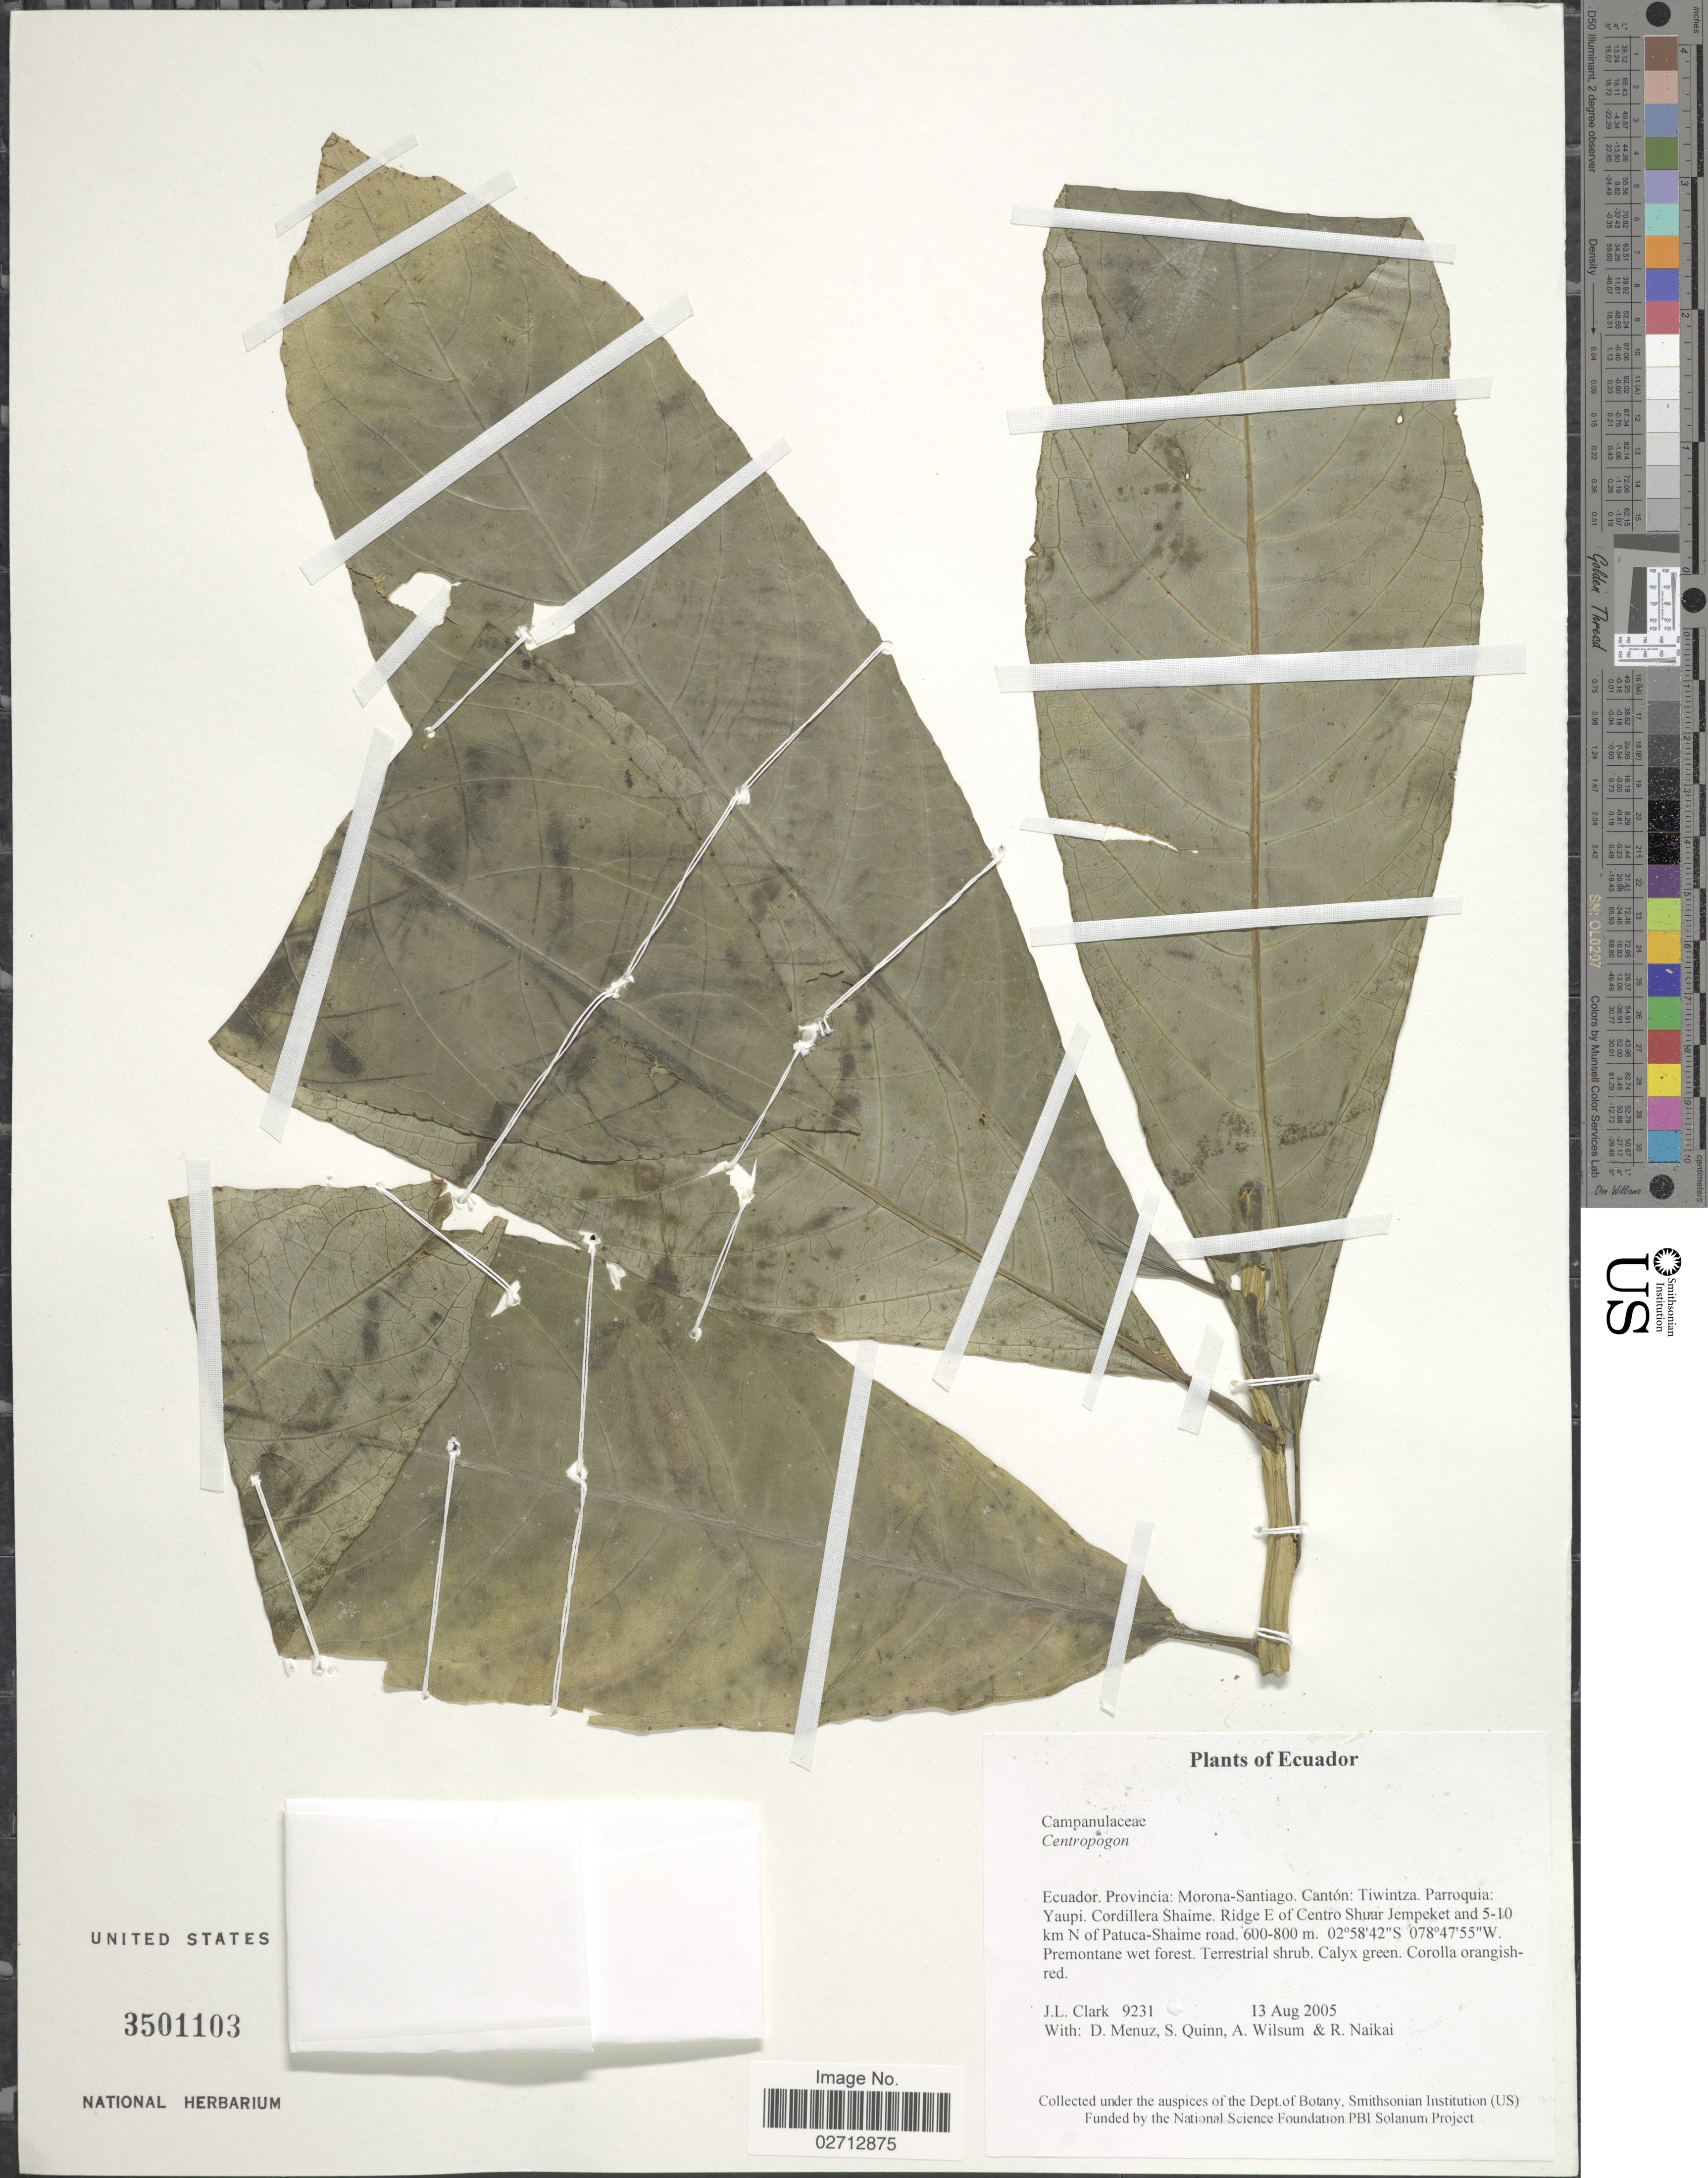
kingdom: Plantae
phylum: Tracheophyta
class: Magnoliopsida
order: Asterales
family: Campanulaceae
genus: Centropogon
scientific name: Centropogon loretensis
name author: E. Wimm.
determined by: Stein, B. A., Senior Director, Climate Adaptation and Resilience, National Wildlife Federation (UNITED STATES)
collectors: J. L. Clark, D. Menuz, S. Quinn, A. Wilsum & R. Naikai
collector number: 9231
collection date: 2005-08-13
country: Ecuador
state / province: Morona-Santiago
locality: Canton: Tiwintza. Parroquia: Yaupi. Cordillera Shaime. Ridge E of Centro Shuar Jempeket and 5-10 km N of Patuca-Shaime road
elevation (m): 600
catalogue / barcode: US 3501103